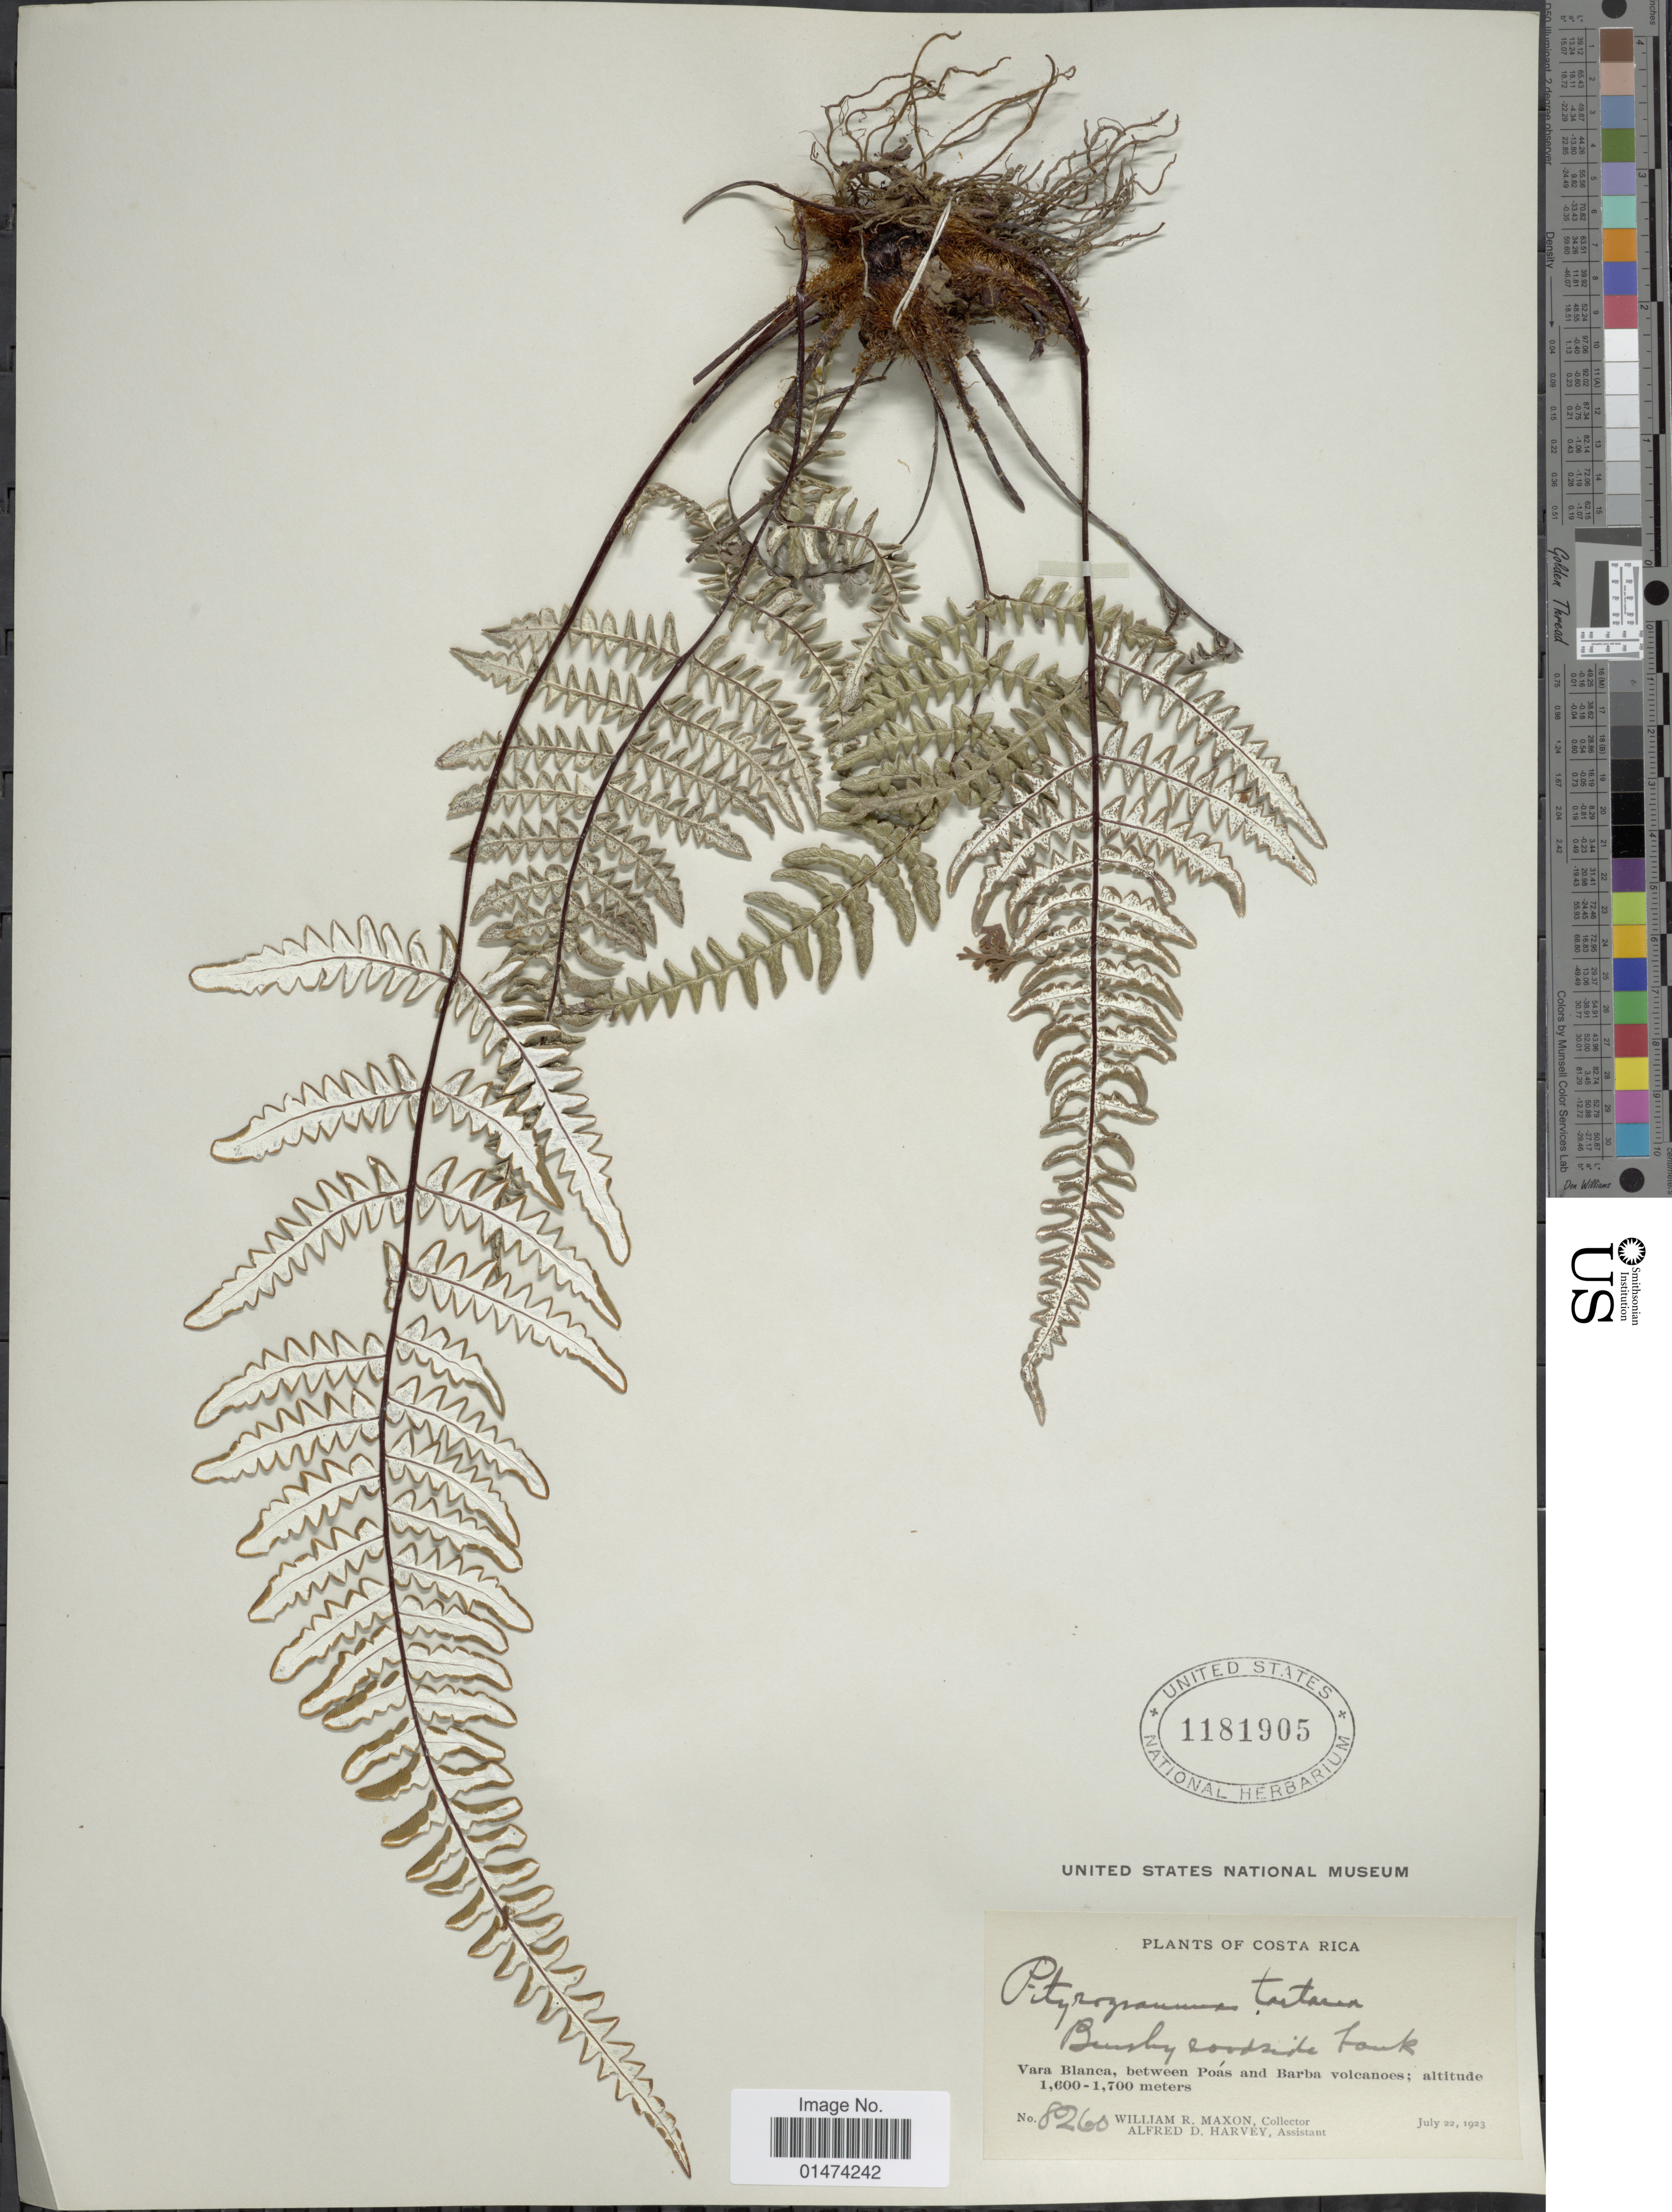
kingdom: Plantae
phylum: Tracheophyta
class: Polypodiopsida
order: Polypodiales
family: Pteridaceae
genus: Pityrogramma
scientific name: Pityrogramma tartarea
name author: (Cav.) Maxon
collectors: W. R. Maxon & A. D. Harvey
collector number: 8260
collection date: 1923-07-22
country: Costa Rica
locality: Vara Blanca, between Poas and Barba volcanoes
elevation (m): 1600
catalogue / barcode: US 1181905